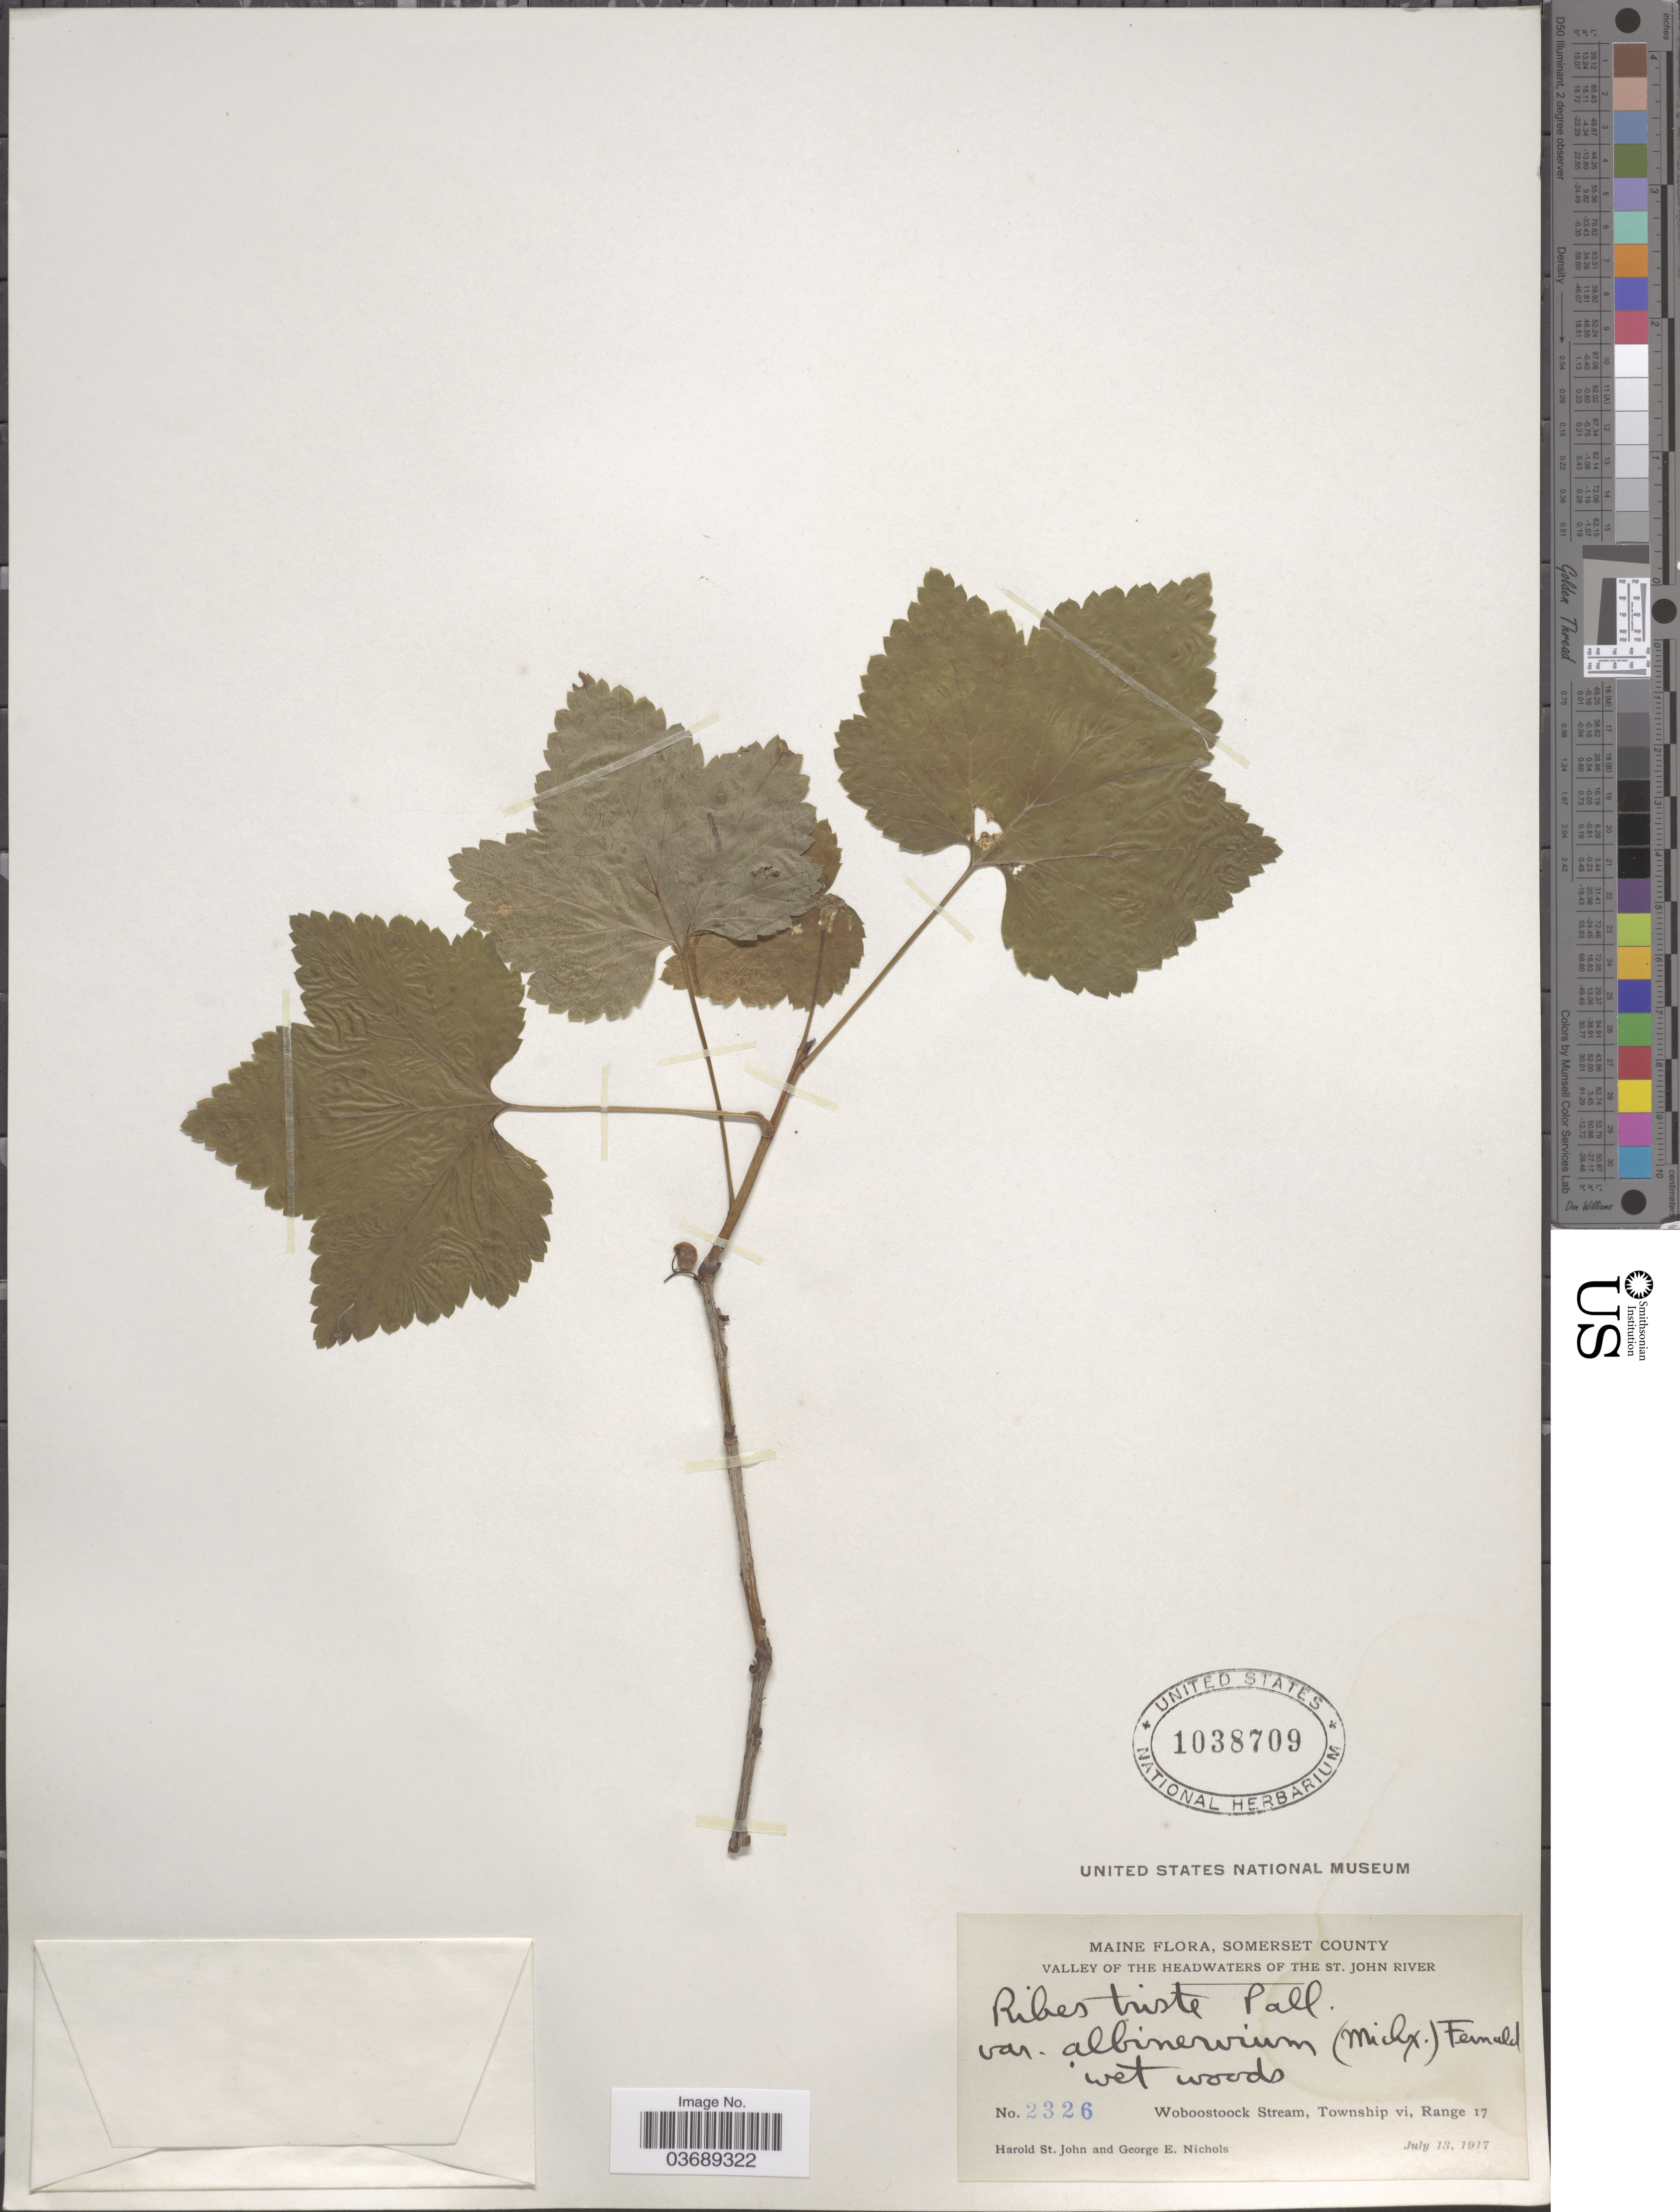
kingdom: Plantae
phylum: Tracheophyta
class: Magnoliopsida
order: Saxifragales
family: Grossulariaceae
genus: Ribes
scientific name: Ribes triste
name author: Pall.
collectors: H. St. John & G. E. Nichols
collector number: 2326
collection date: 1917-07-13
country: United States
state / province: Maine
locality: Somerset County. Valley of the Headwaters of the St. John River. Woboostoock Stream, Township vi, Range 17.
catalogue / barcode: US 1038709